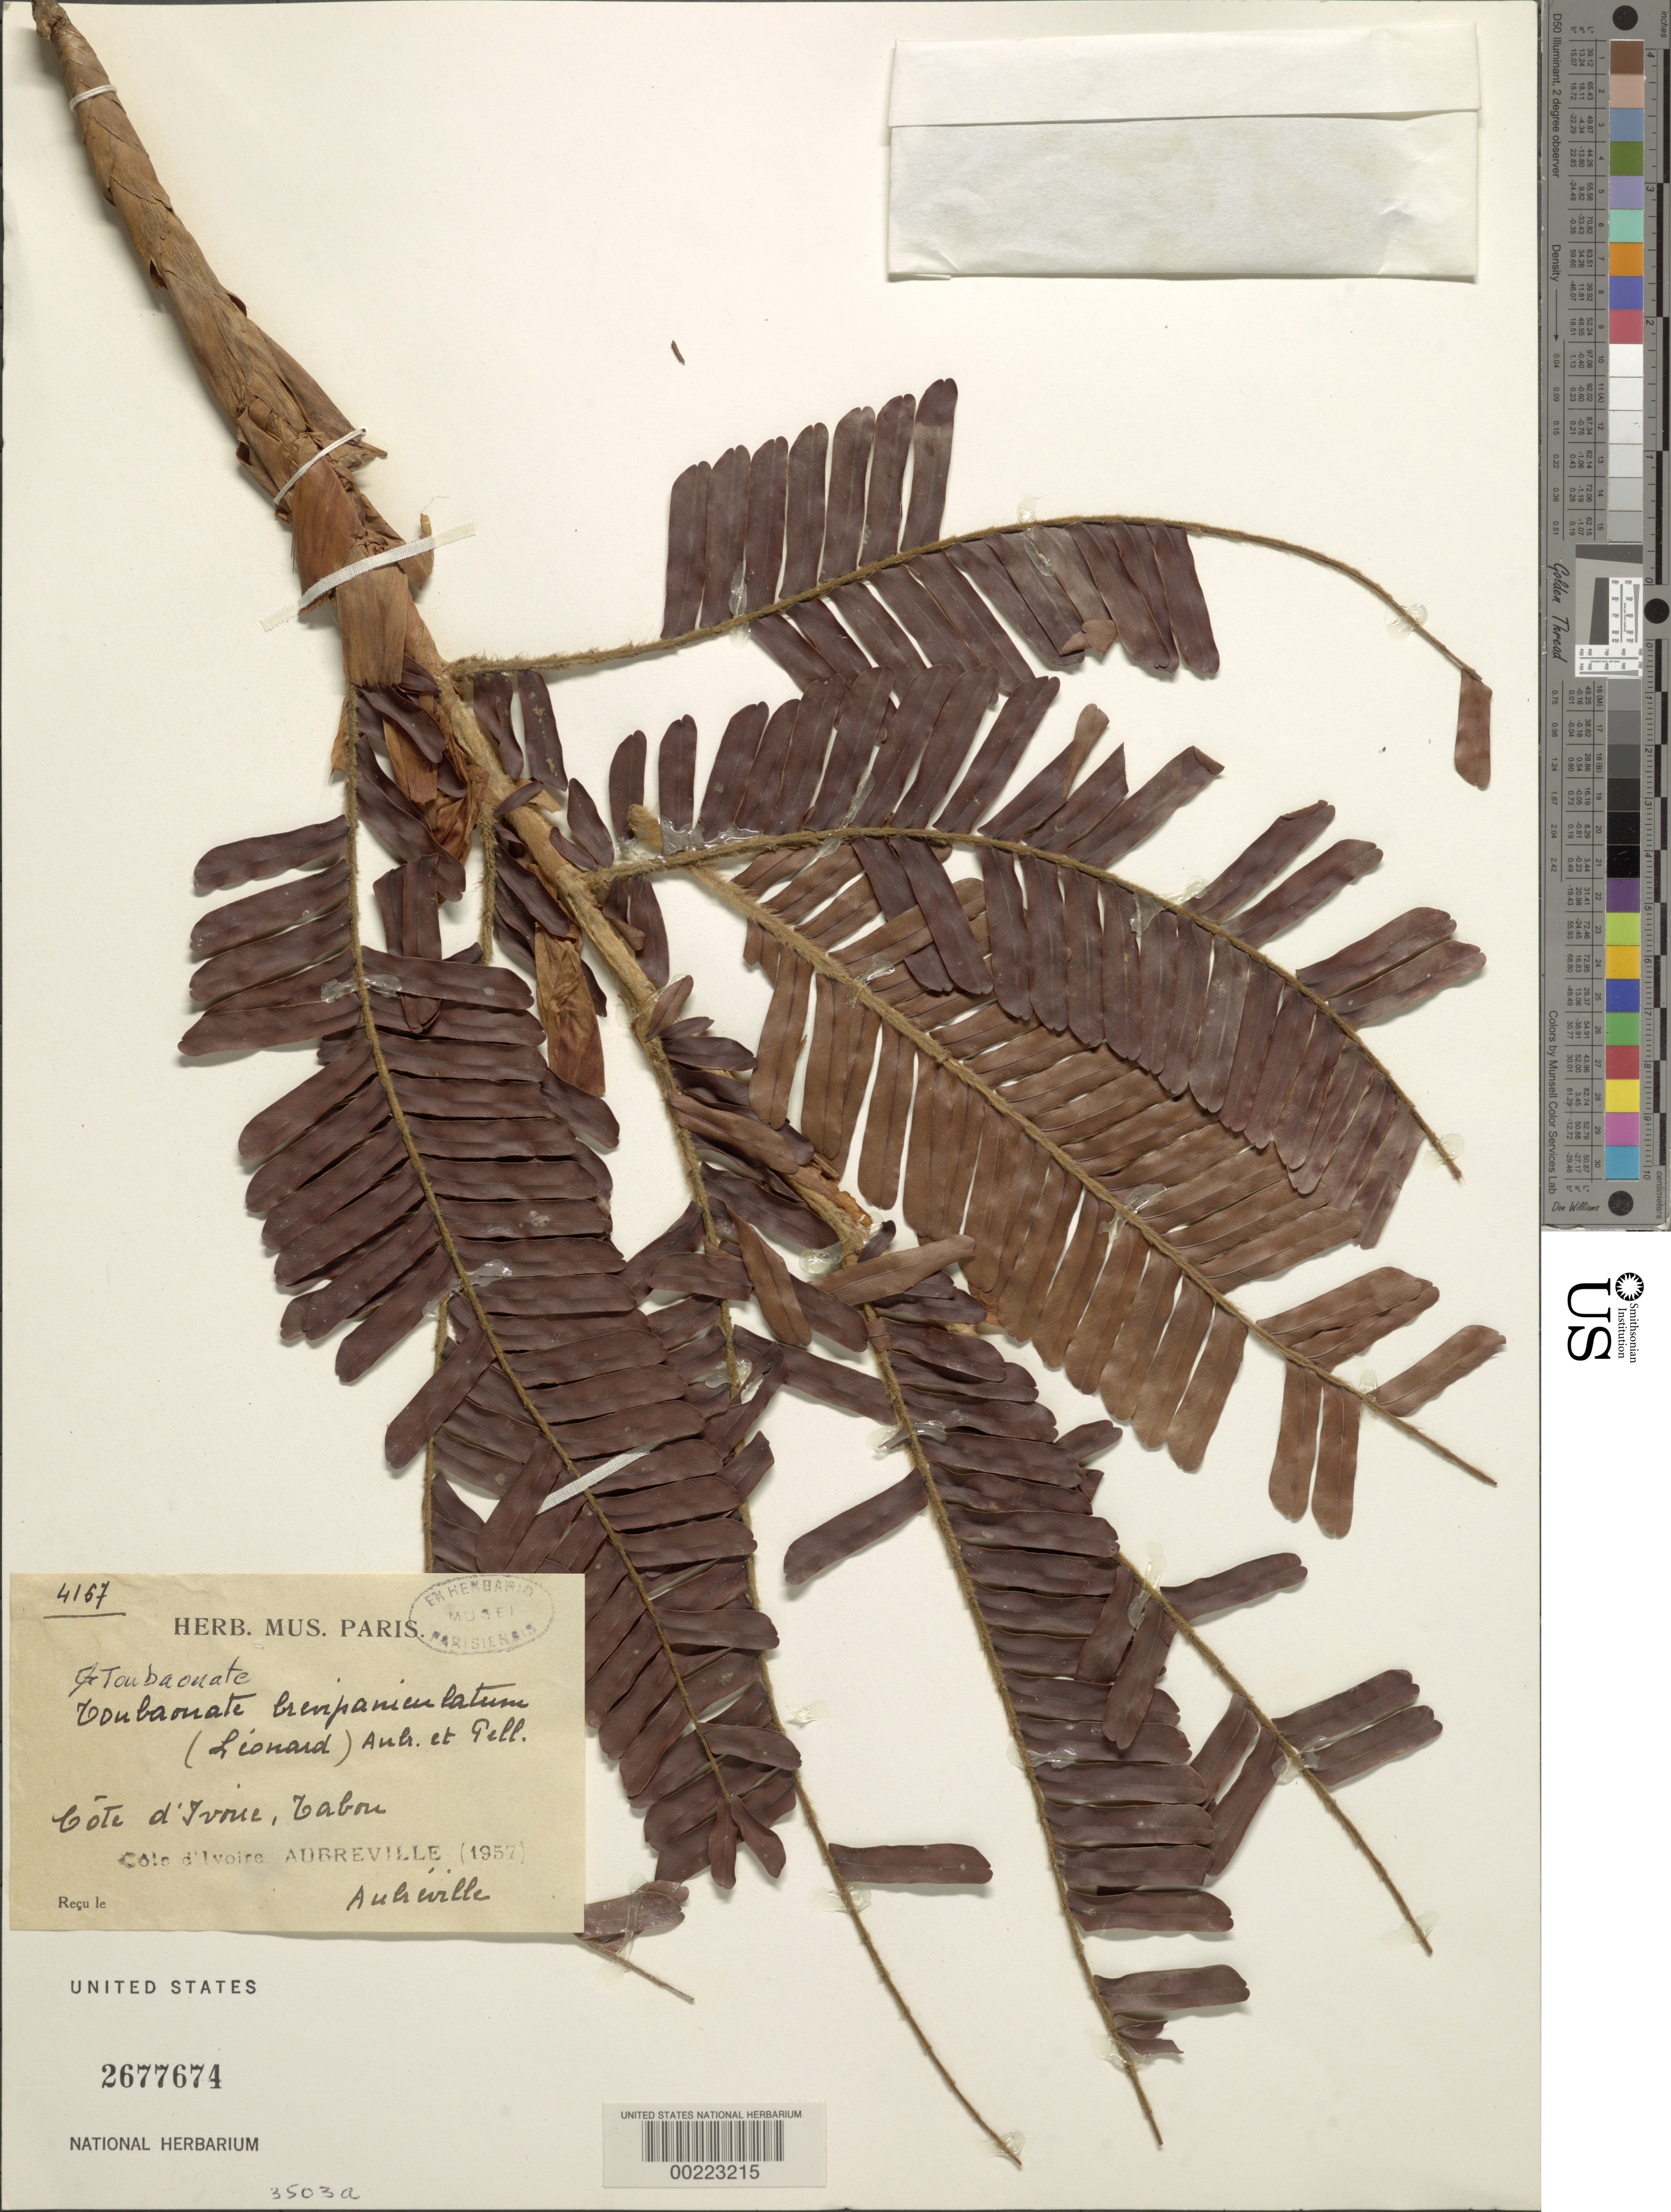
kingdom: Plantae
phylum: Tracheophyta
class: Magnoliopsida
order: Fabales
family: Fabaceae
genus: Didelotia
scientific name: Didelotia brevipaniculata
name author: J. Léonard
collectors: A. Aubréville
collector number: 4167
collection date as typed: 1957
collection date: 1957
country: Ivory Coast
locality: Tabou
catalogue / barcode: US 2677674